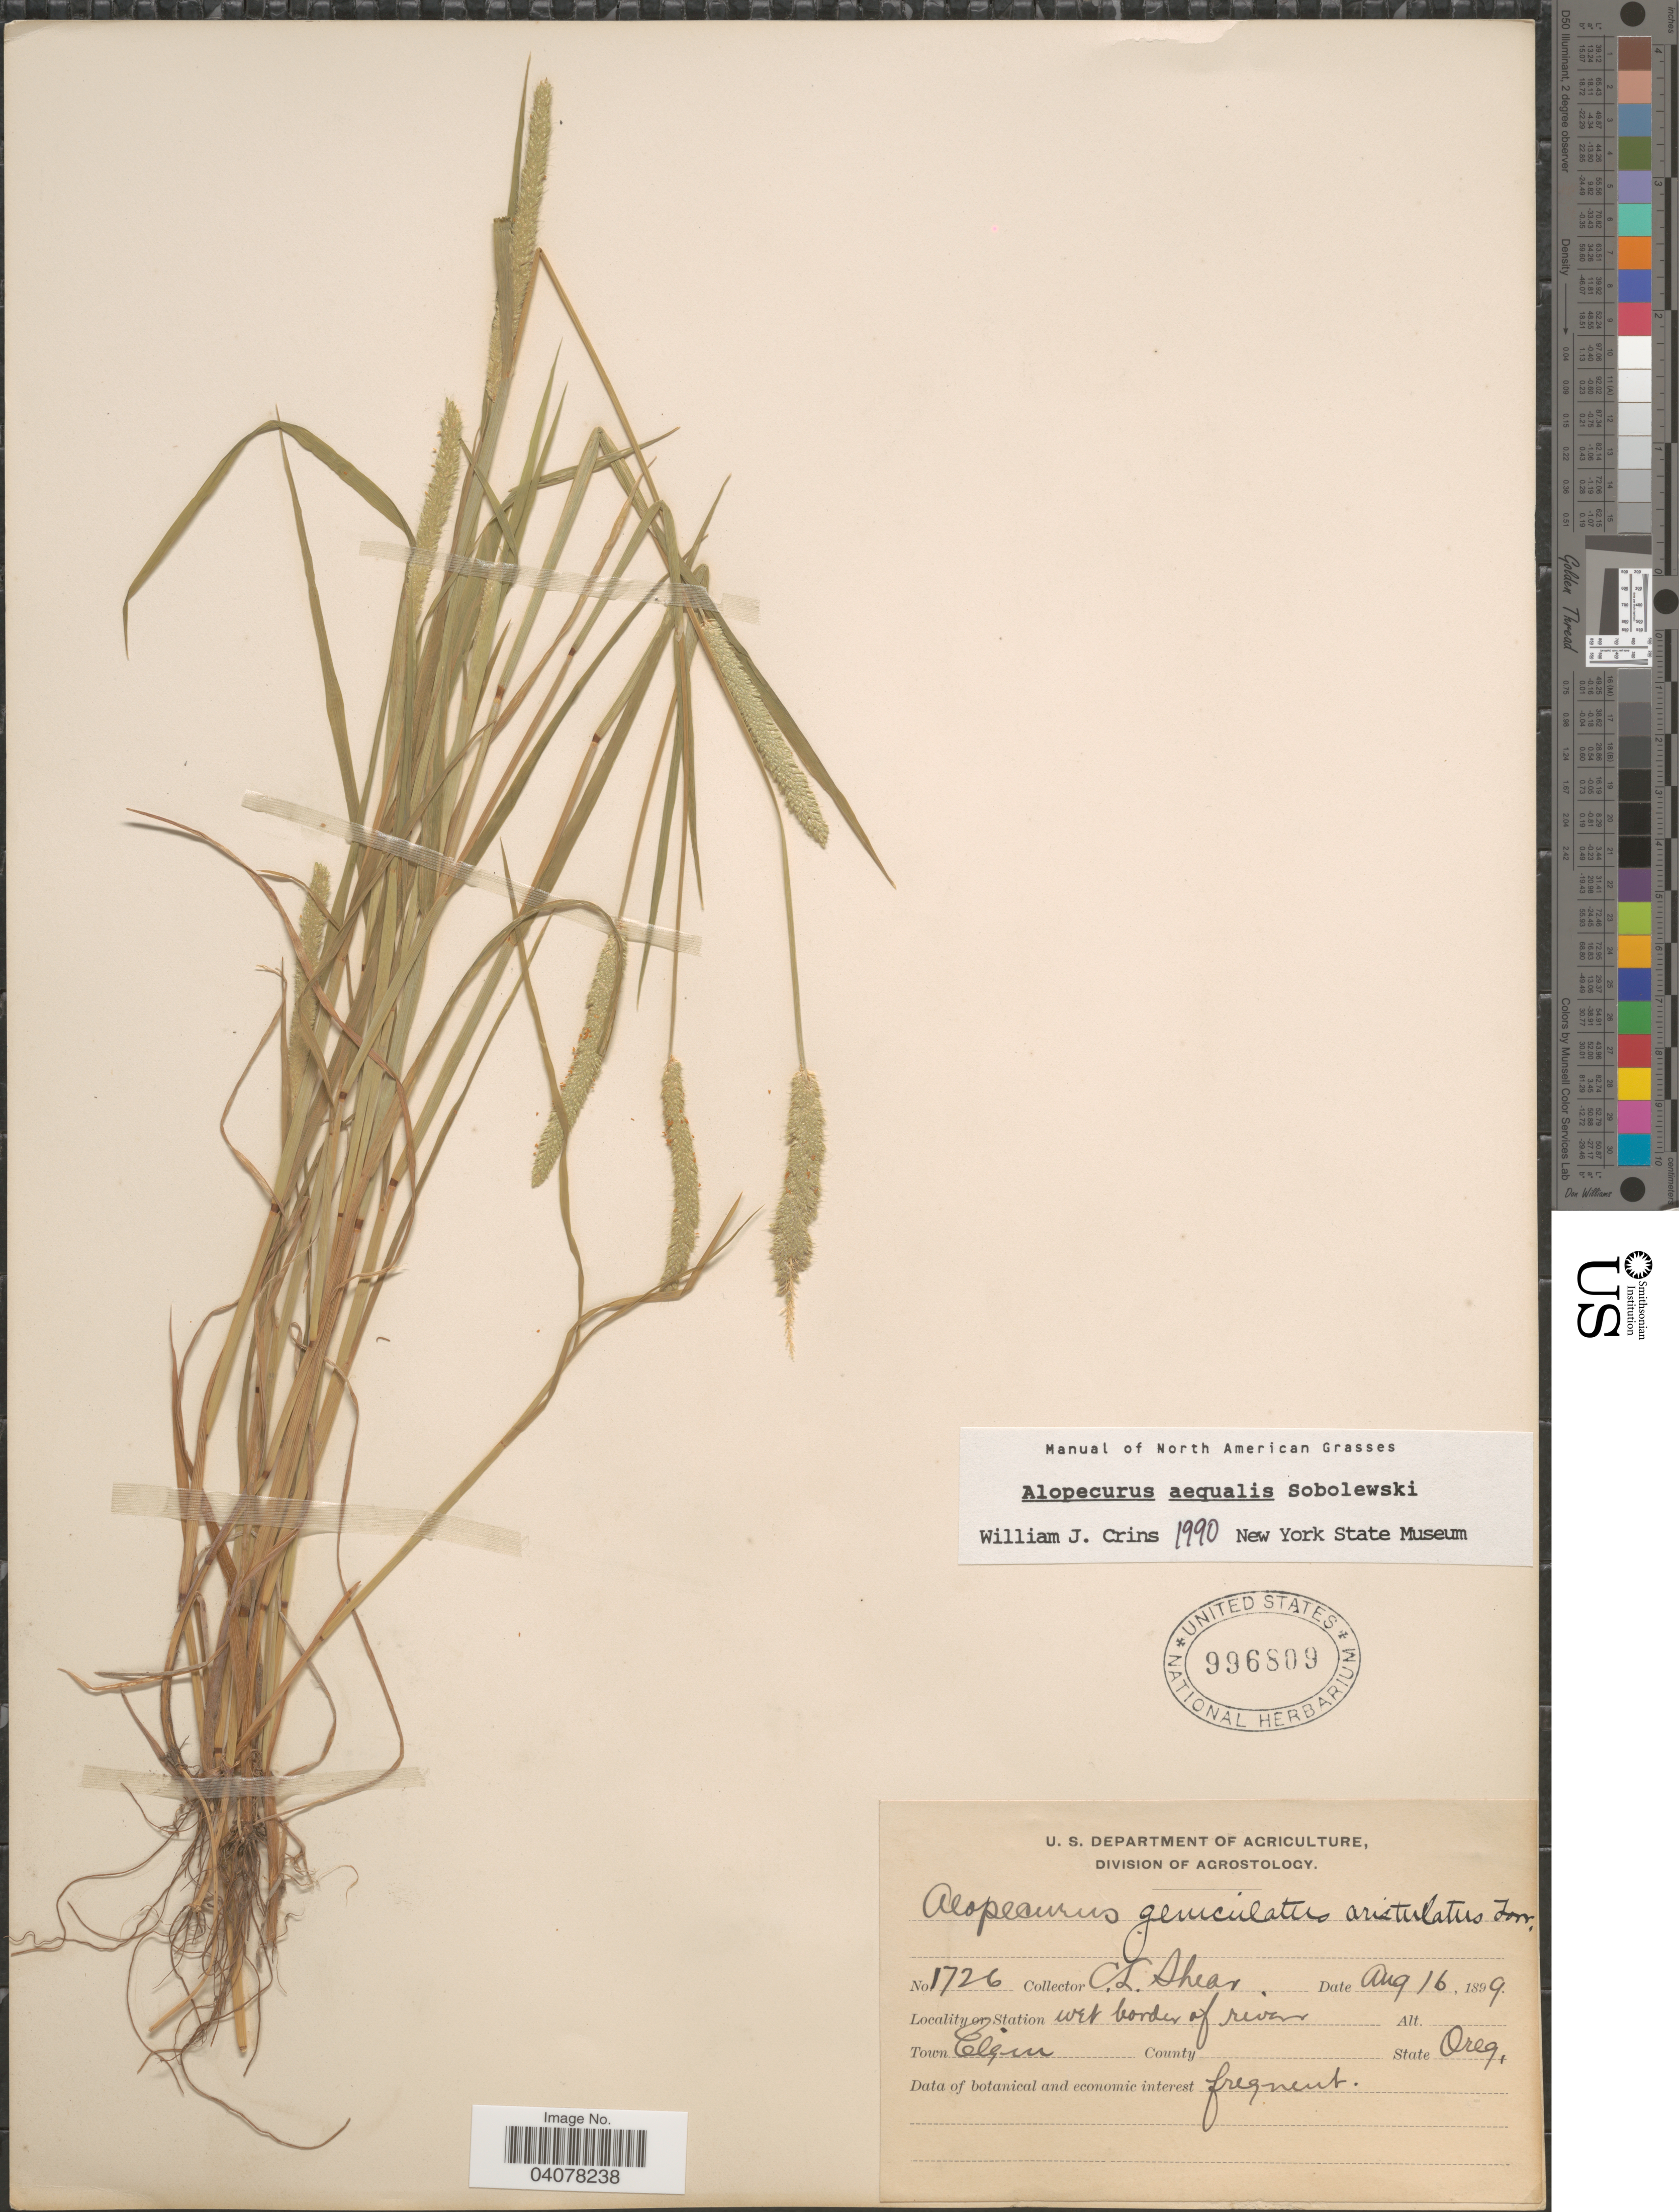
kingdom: Plantae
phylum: Tracheophyta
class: Liliopsida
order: Poales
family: Poaceae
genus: Alopecurus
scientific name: Alopecurus aequalis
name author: Sobol.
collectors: C. L. Shear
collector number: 1726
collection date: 1899-08-16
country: United States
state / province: Oregon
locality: Wet border of river. Town Elgin.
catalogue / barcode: US 996809